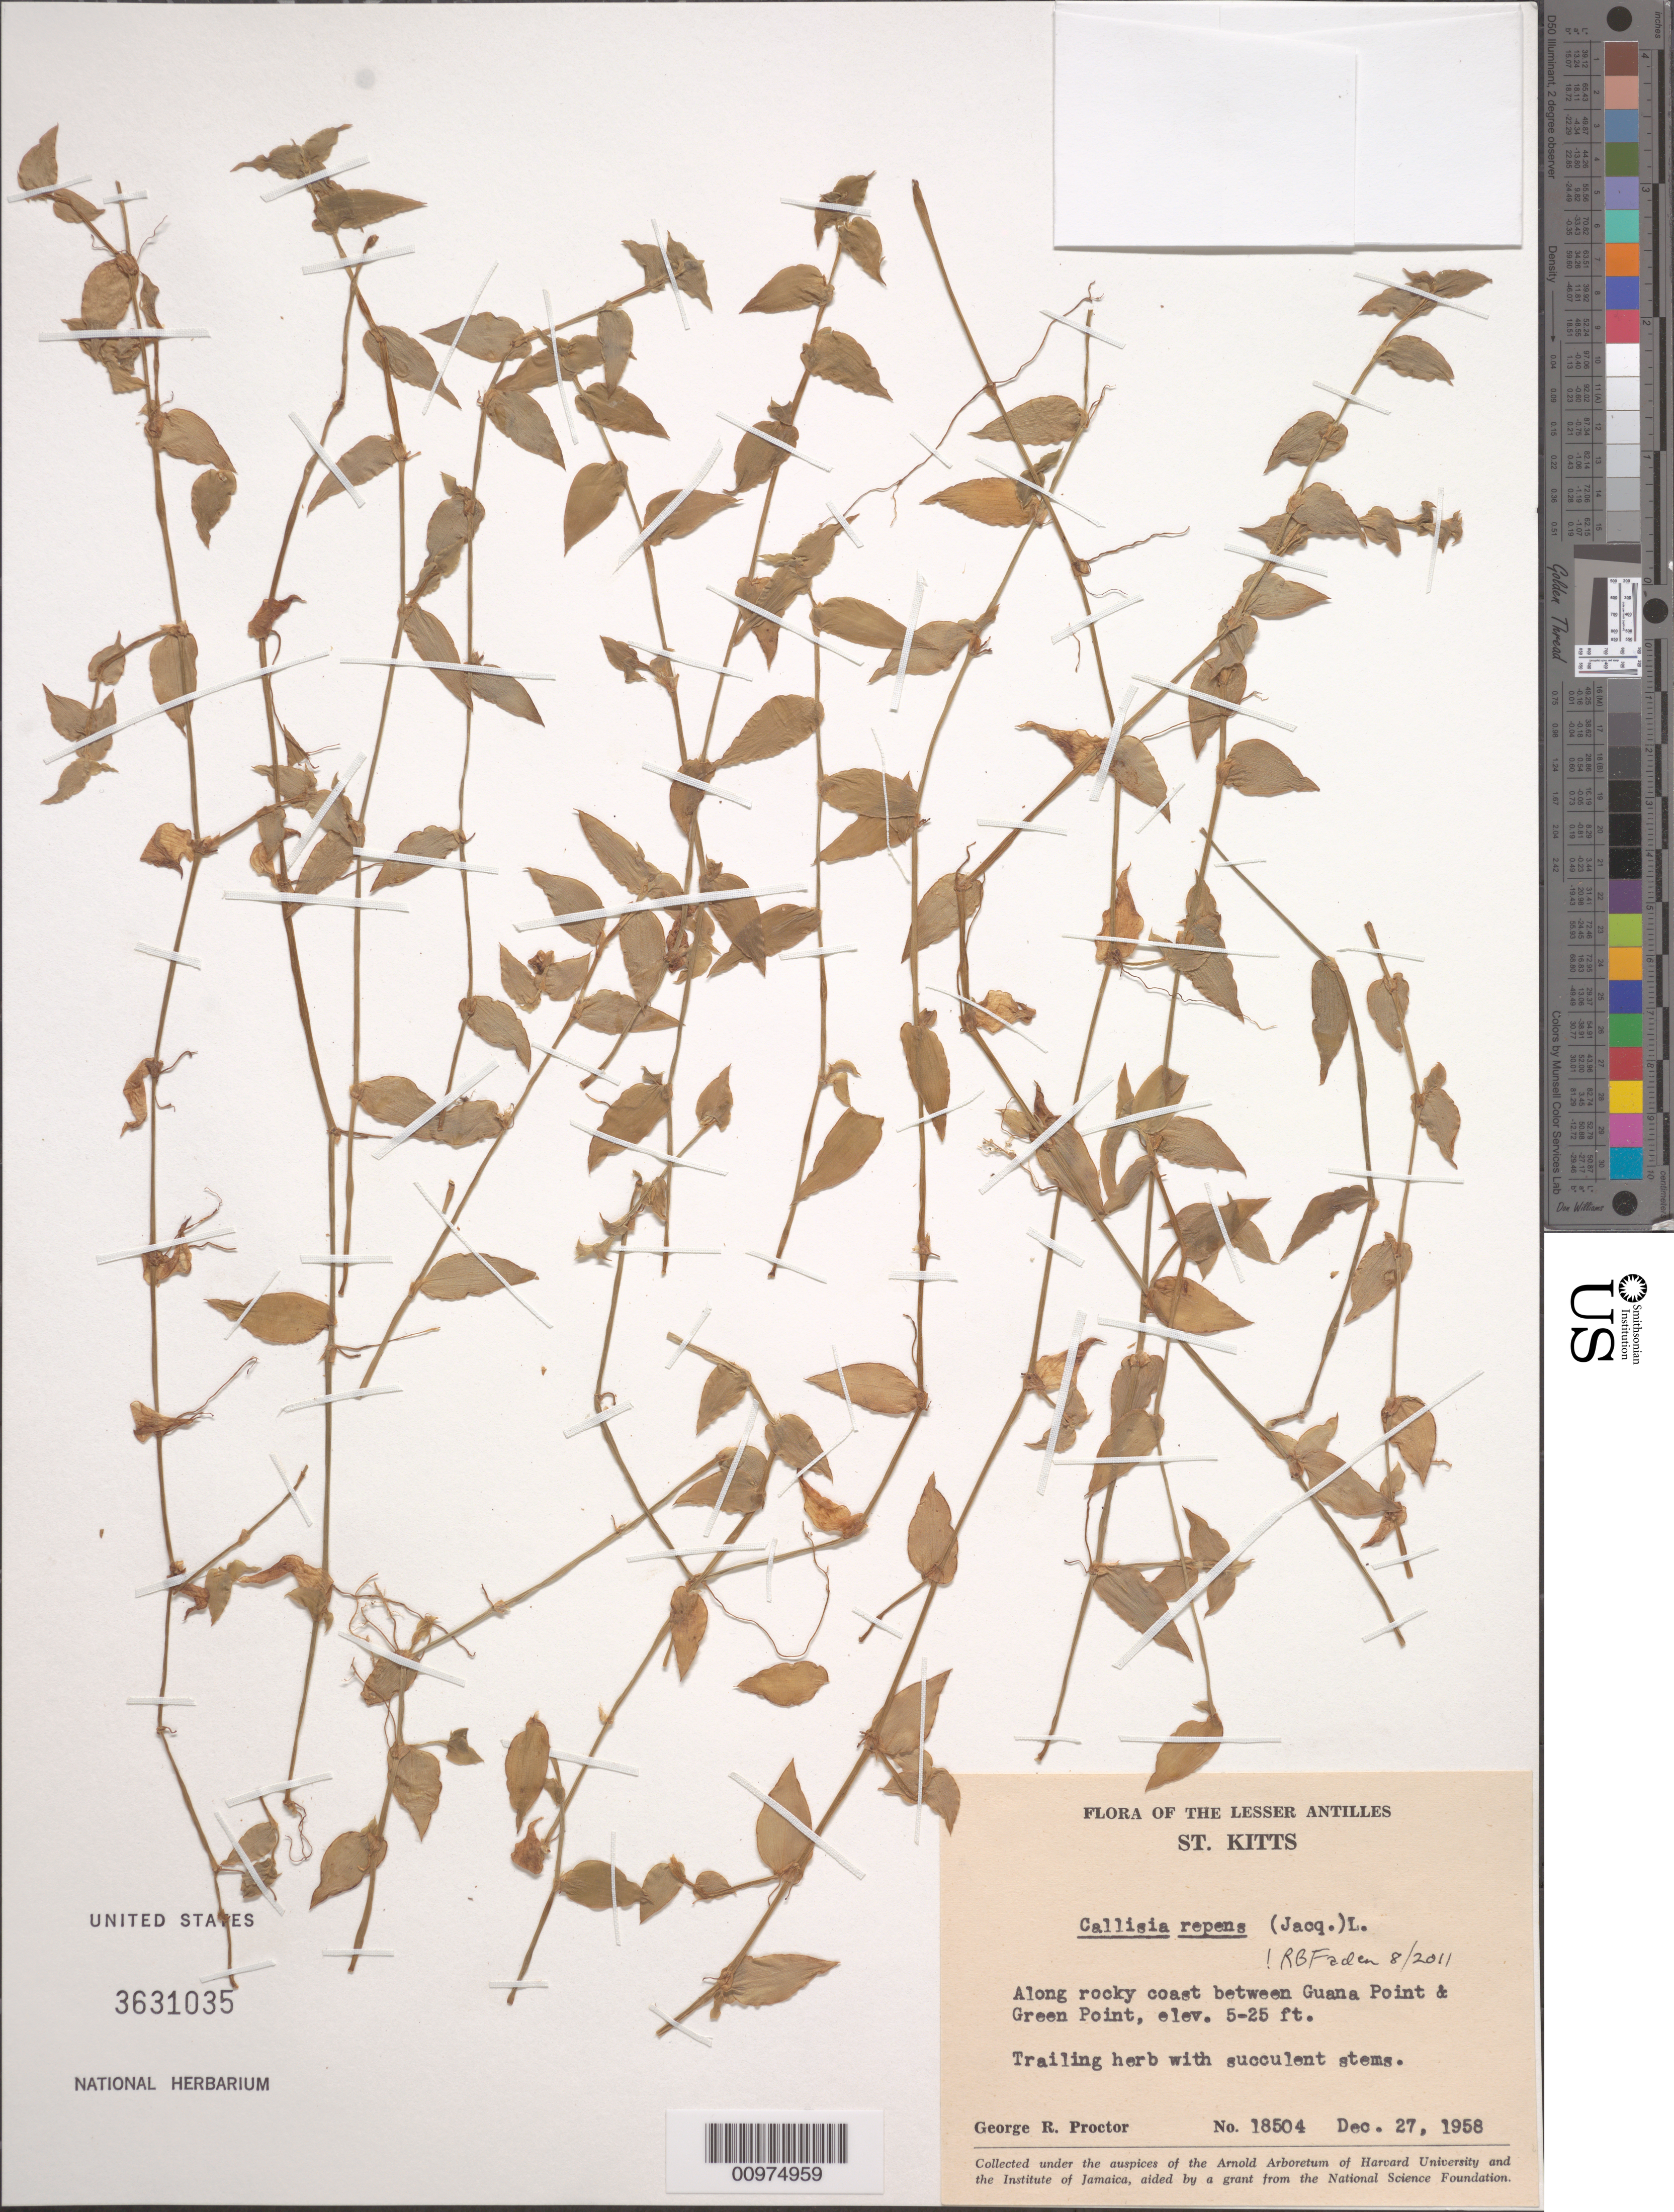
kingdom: Plantae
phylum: Tracheophyta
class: Liliopsida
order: Commelinales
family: Commelinaceae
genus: Callisia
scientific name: Callisia repens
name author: (Jacq.) L.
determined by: Faden, Robert B., (US), Smithsonian Institution - National Museum of Natural History (UNITED STATES)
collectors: G. R. Proctor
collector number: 18504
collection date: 1958-12-27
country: St. Christopher-Nevis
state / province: St. George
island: St. Christopher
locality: between Guana Point & Green Point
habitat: Along rocky coast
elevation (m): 2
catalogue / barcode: US 3631035